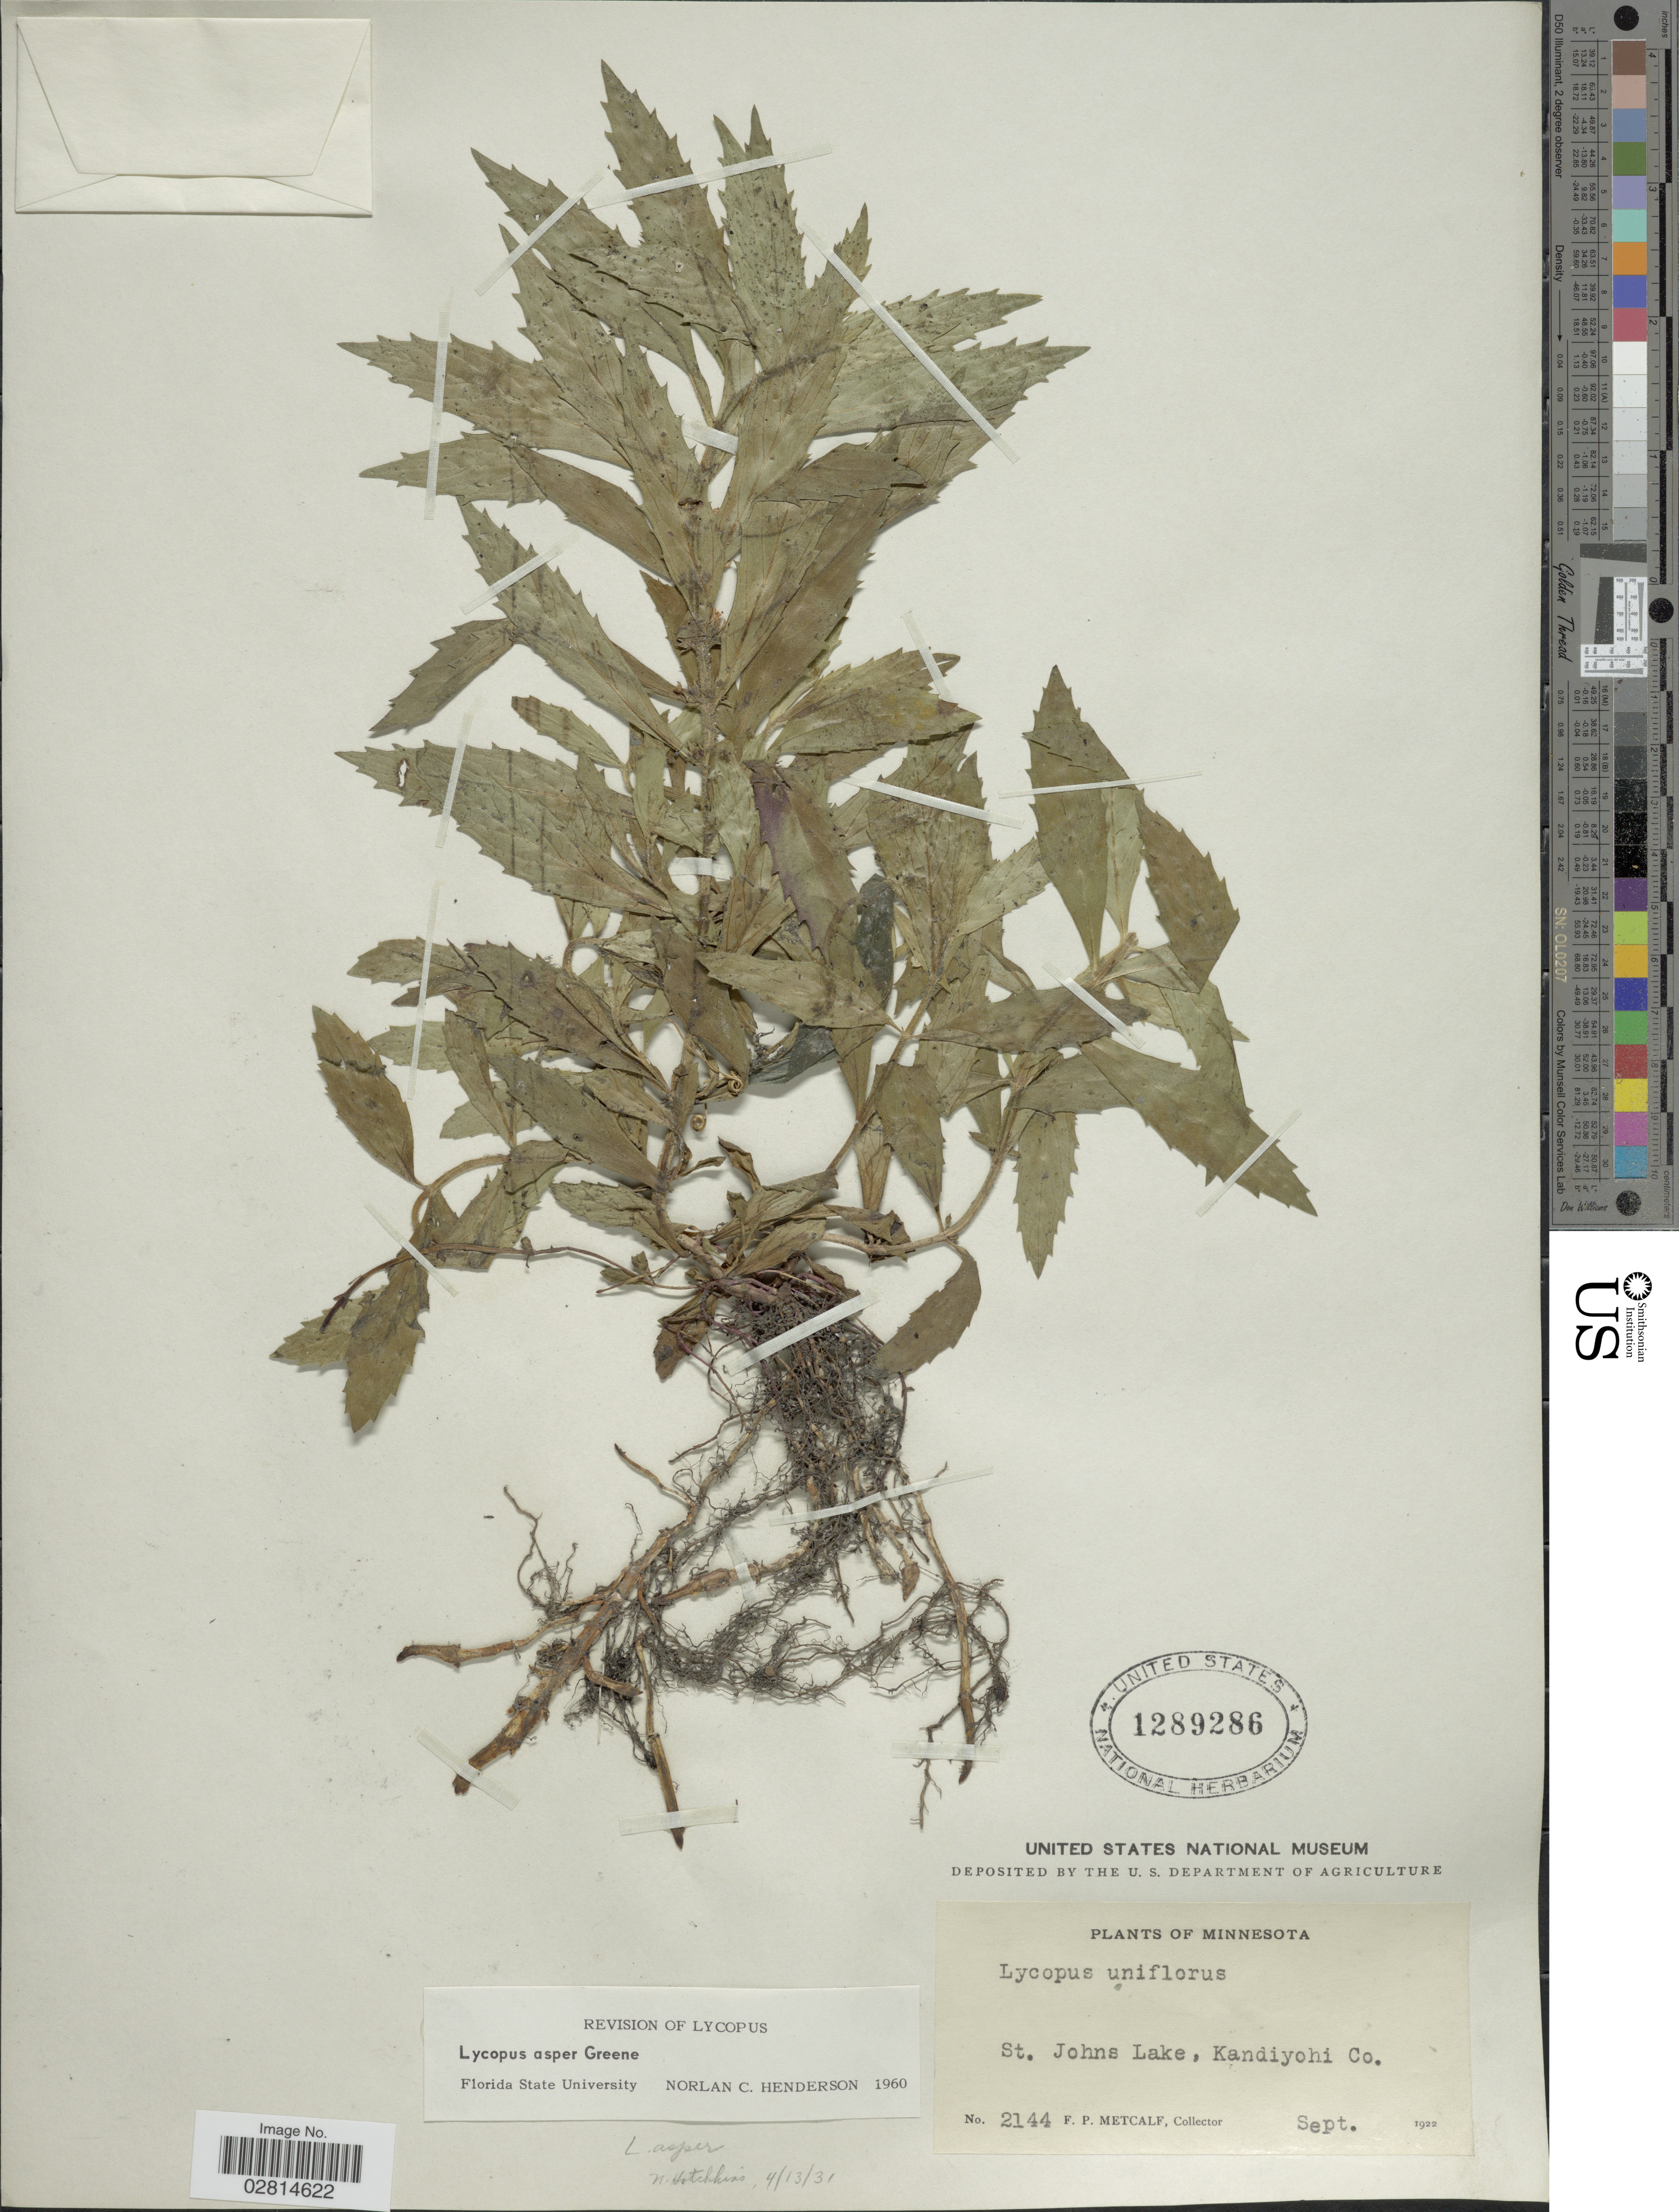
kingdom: Plantae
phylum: Tracheophyta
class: Magnoliopsida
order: Lamiales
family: Lamiaceae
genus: Lycopus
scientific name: Lycopus asper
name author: Greene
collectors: F. Metcalf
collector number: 2144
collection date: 1922-09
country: United States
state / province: Minnesota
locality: St. Johns Lake, Kandiyohi Co.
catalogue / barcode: US 1289286